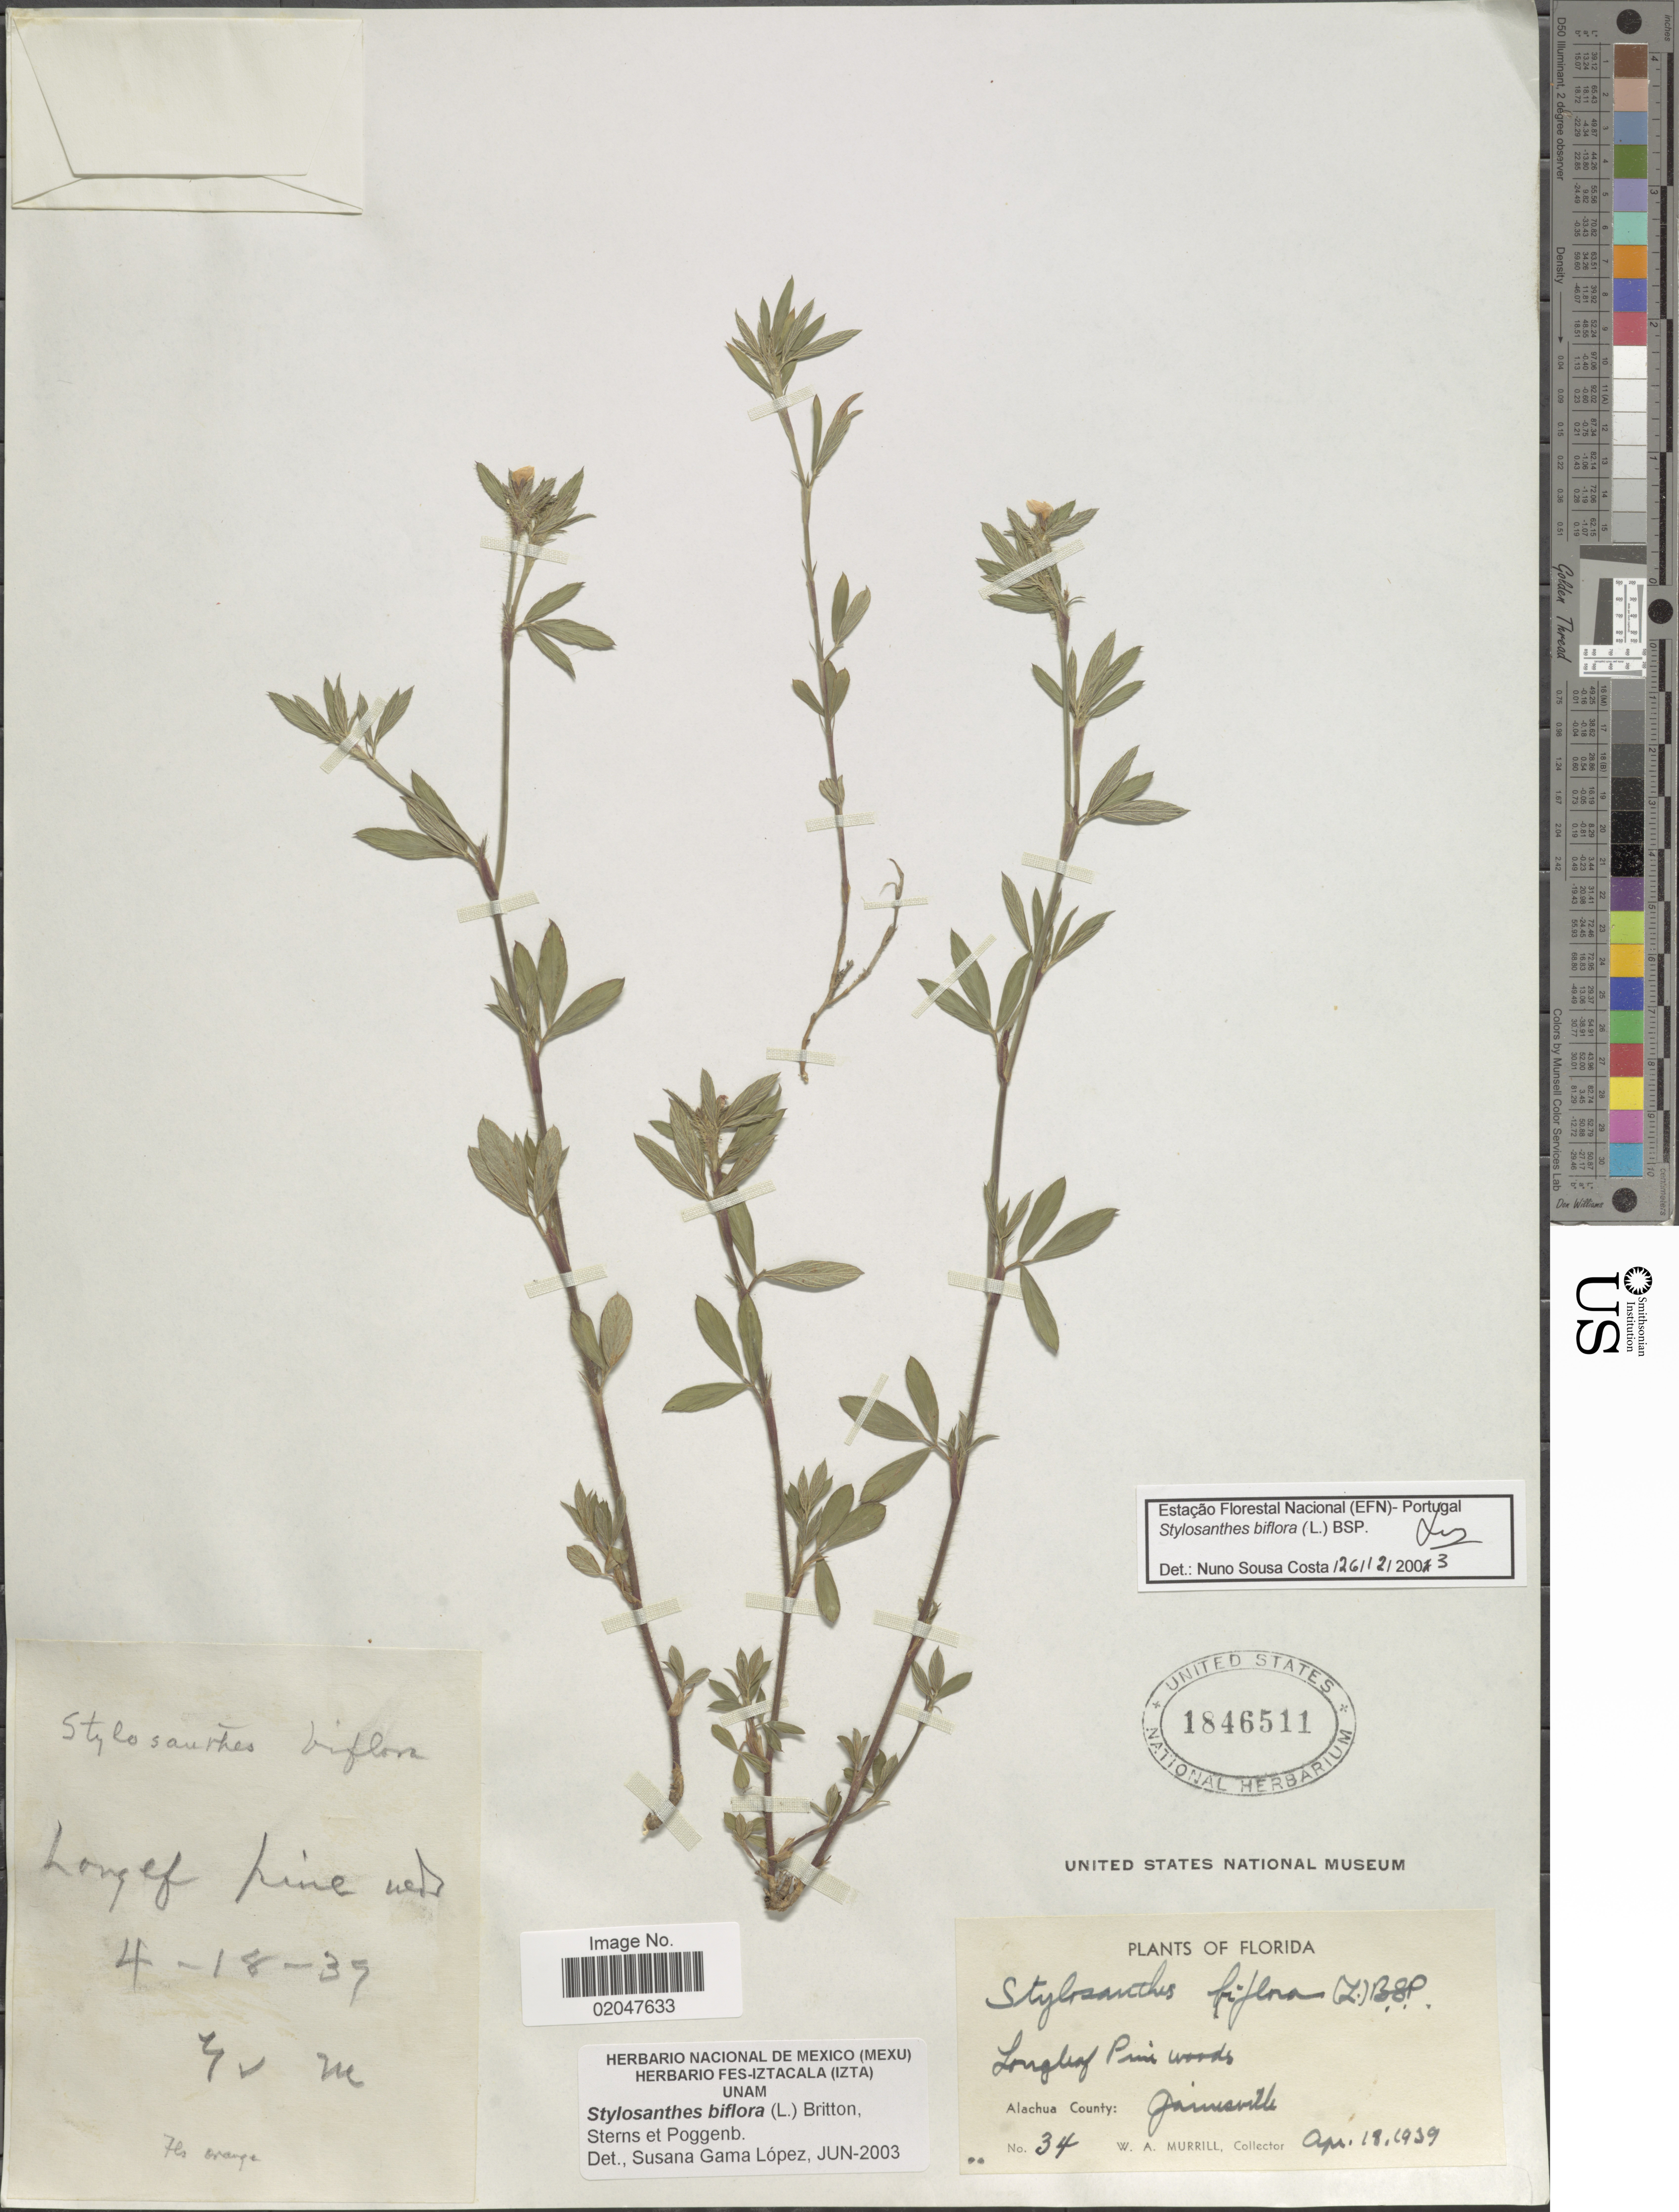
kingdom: Plantae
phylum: Tracheophyta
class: Magnoliopsida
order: Fabales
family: Fabaceae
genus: Stylosanthes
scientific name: Stylosanthes biflora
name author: (L.) Britton et al.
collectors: W. A. Murrill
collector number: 34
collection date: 1939-04-18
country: United States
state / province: Florida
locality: Alachua County, Gainesville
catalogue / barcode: US 1846511